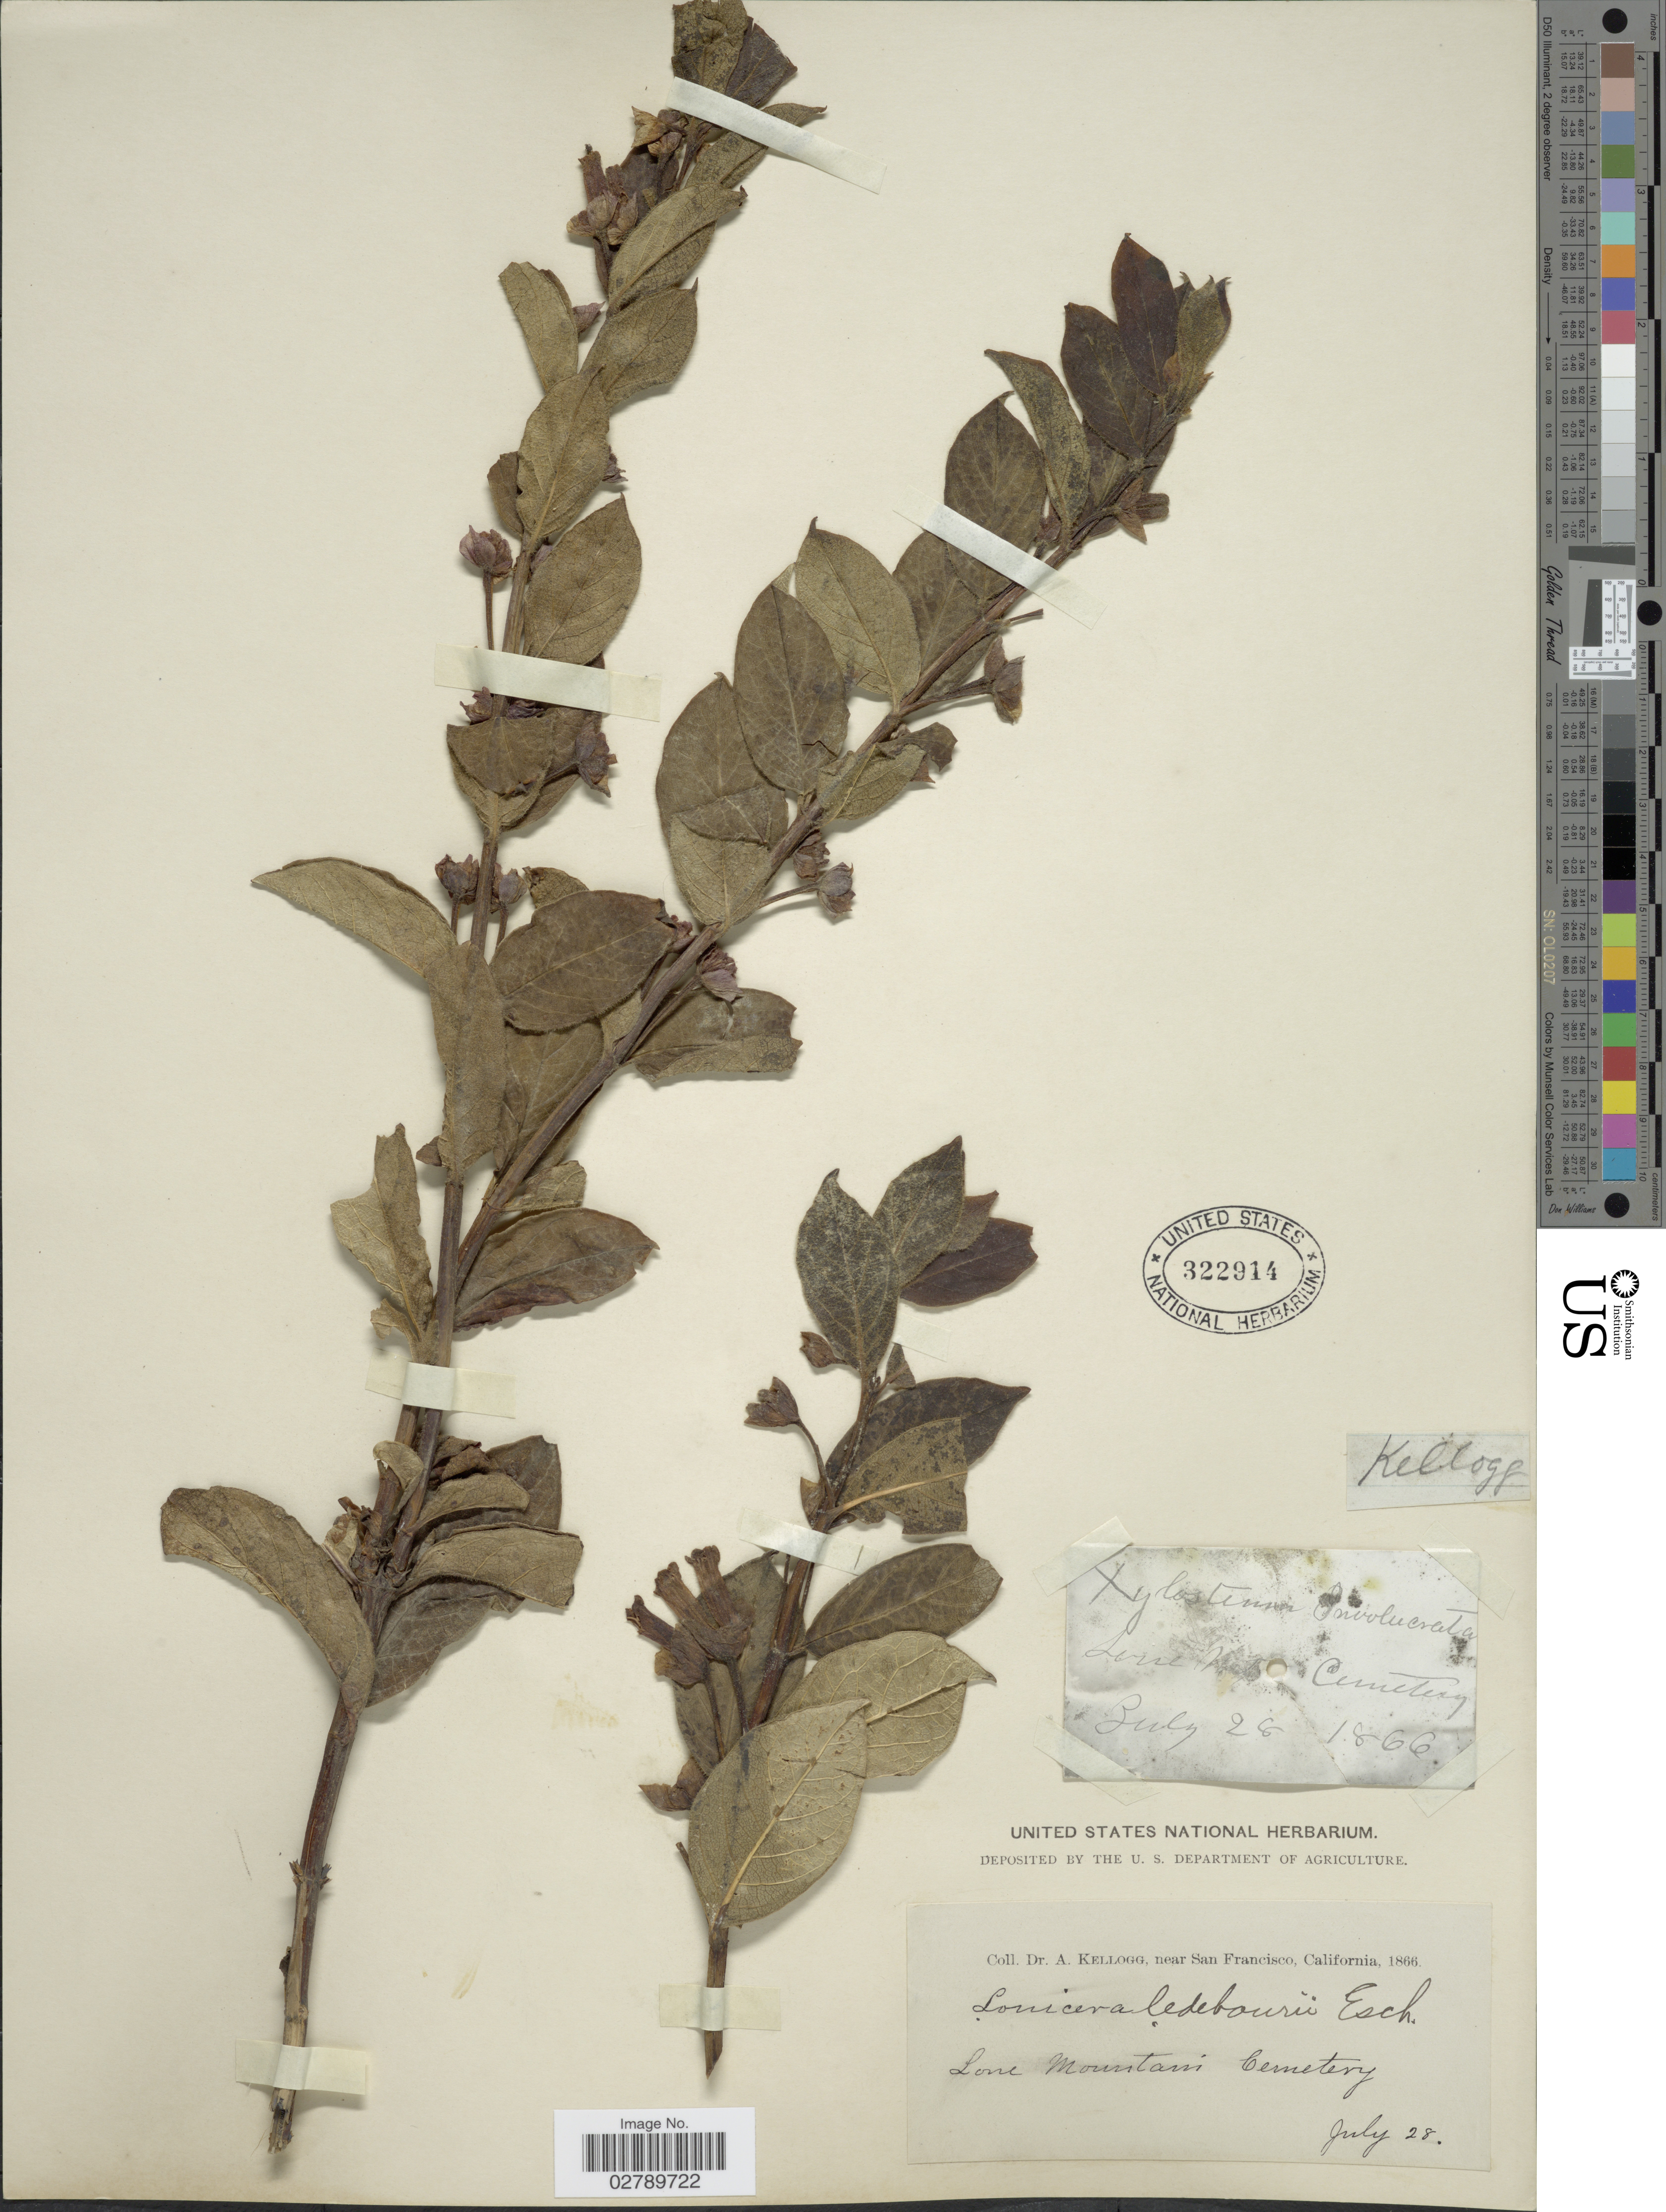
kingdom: Plantae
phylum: Tracheophyta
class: Magnoliopsida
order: Dipsacales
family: Caprifoliaceae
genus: Lonicera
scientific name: Lonicera ledebourii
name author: Eschsch.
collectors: A. Kellogg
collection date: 1866-07-28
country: United States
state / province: California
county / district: San Francisco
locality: Near San Francisco. Lone Mountain Cemetery.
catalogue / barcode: US 322914